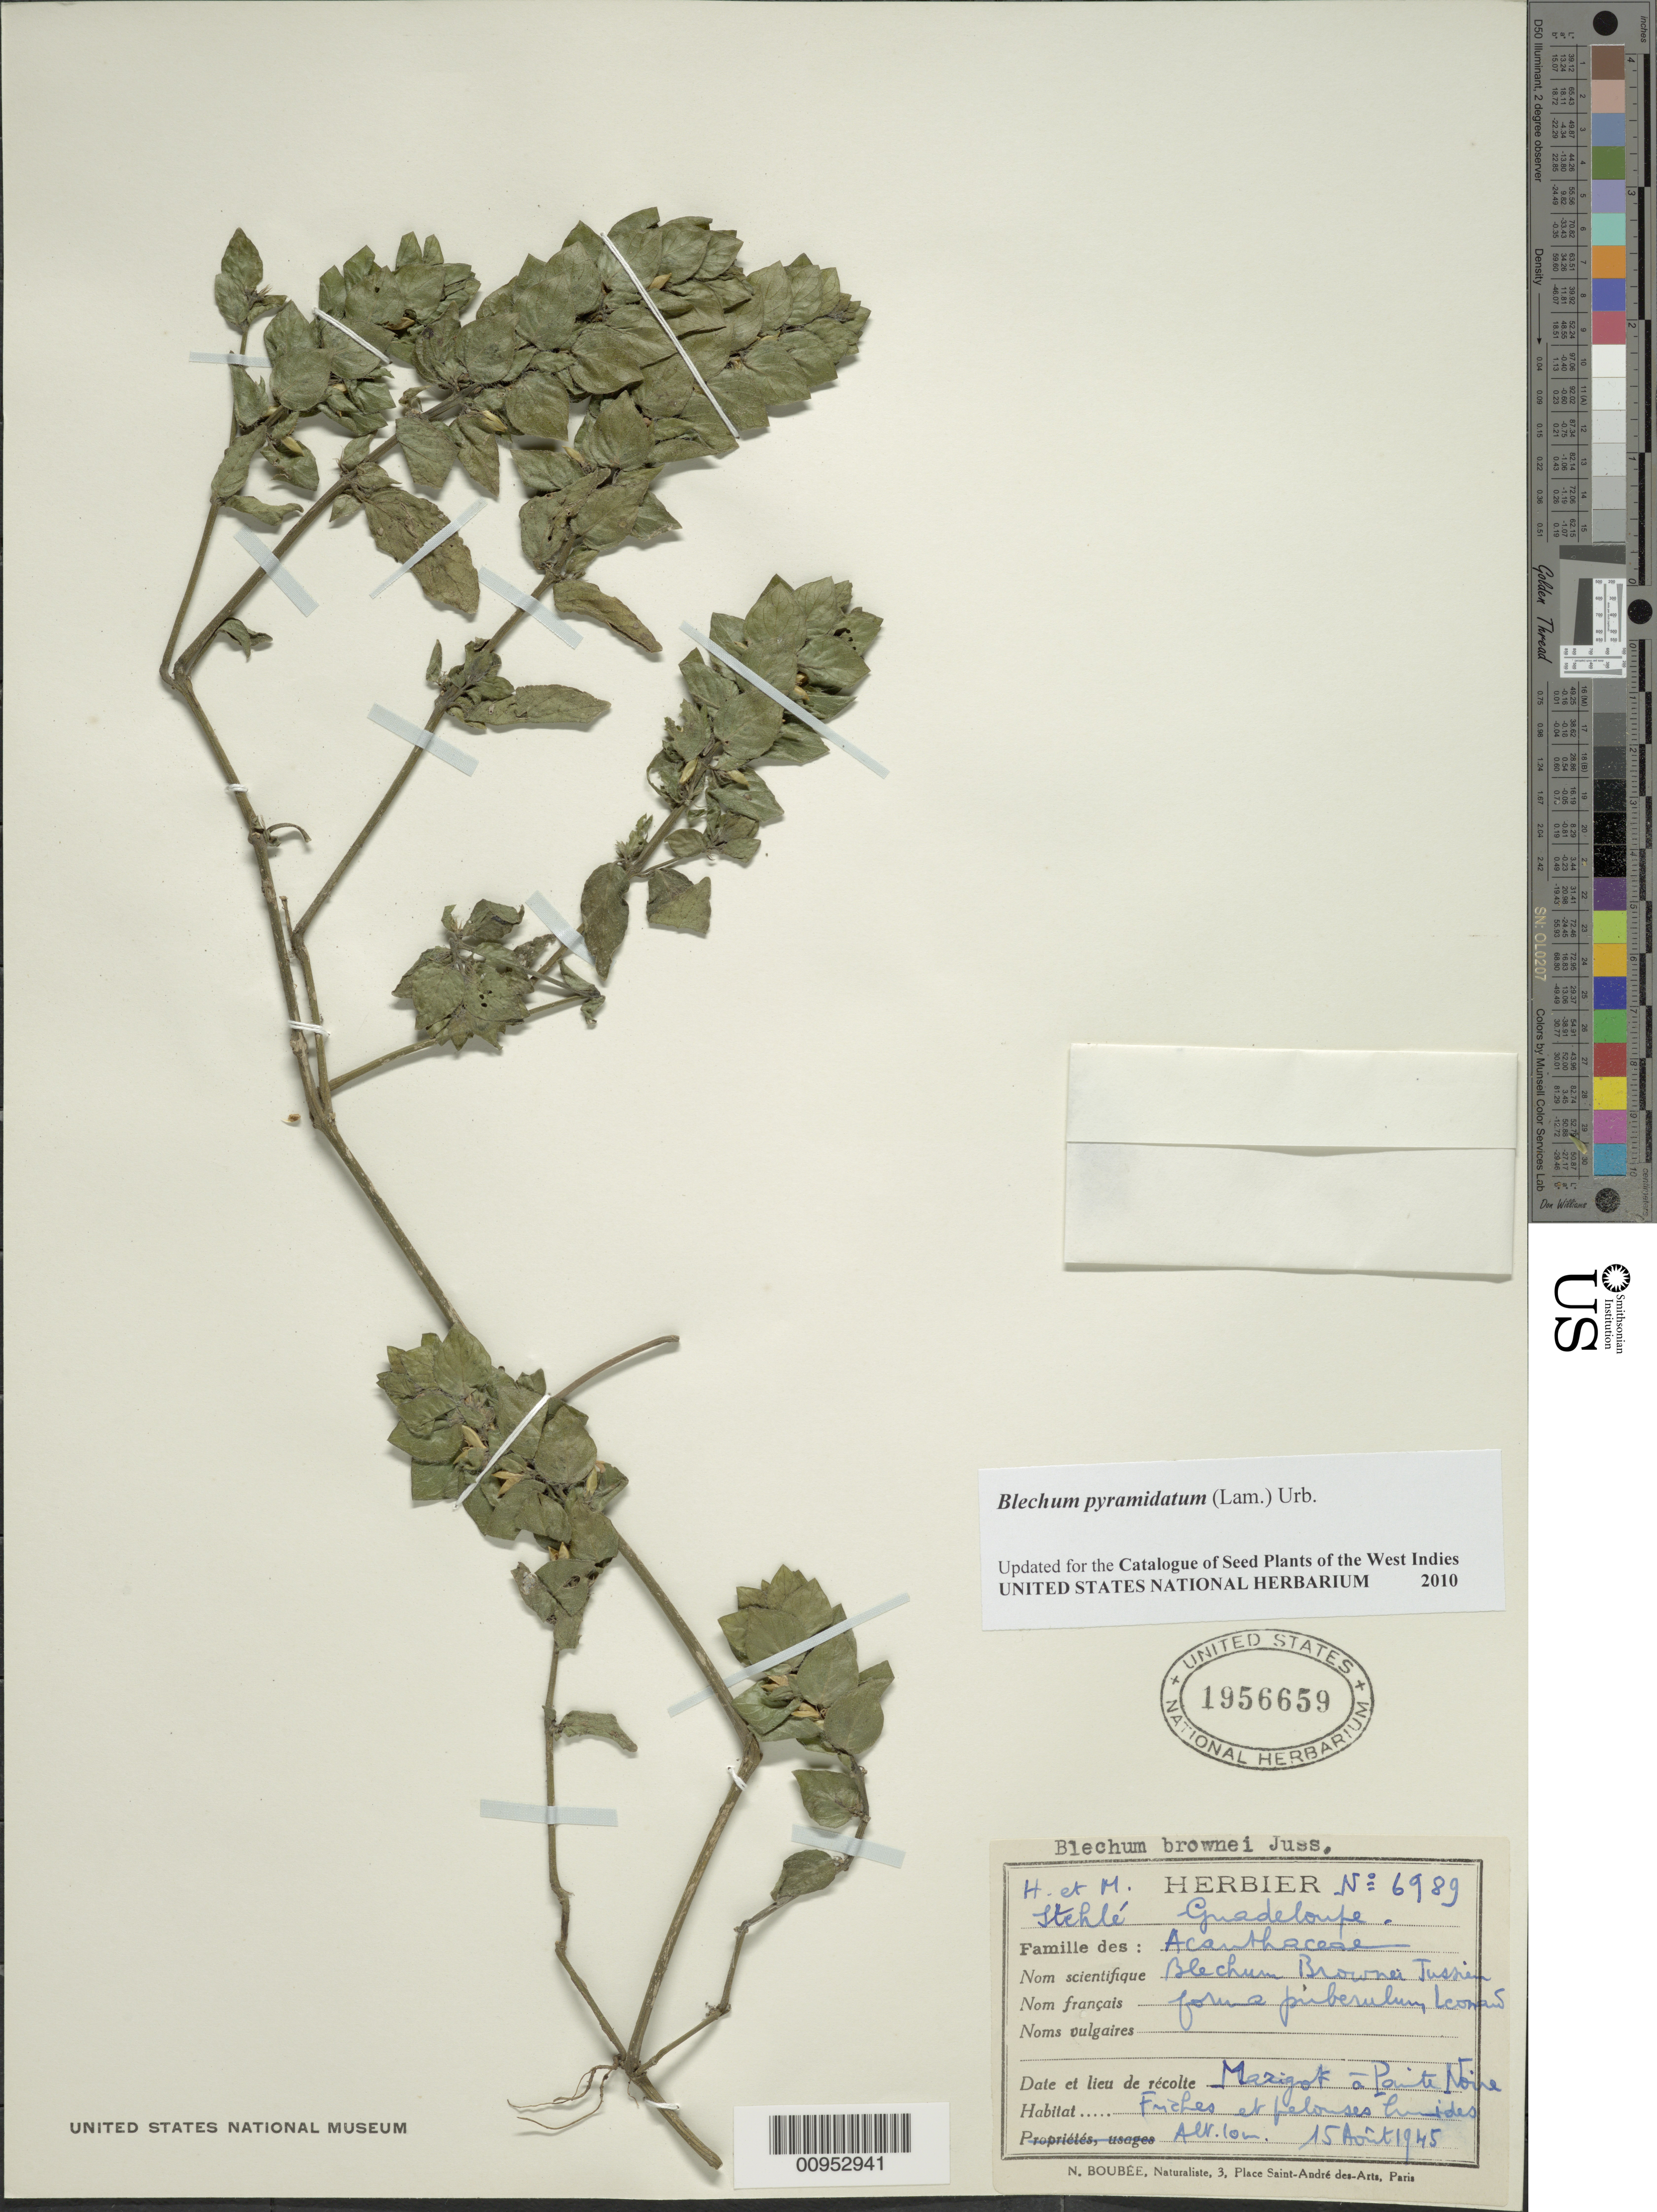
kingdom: Plantae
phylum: Tracheophyta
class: Magnoliopsida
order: Lamiales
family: Acanthaceae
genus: Blechum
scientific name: Blechum pyramidatum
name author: (Lam.) Urb.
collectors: H. Stehlé & M. Stehlé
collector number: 6989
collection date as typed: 15 Aug 1945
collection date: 1945-08-15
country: Guadeloupe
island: Basse Terre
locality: Marigot à Pointe Noire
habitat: Friches et pelouses humides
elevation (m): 10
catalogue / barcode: US 1956659